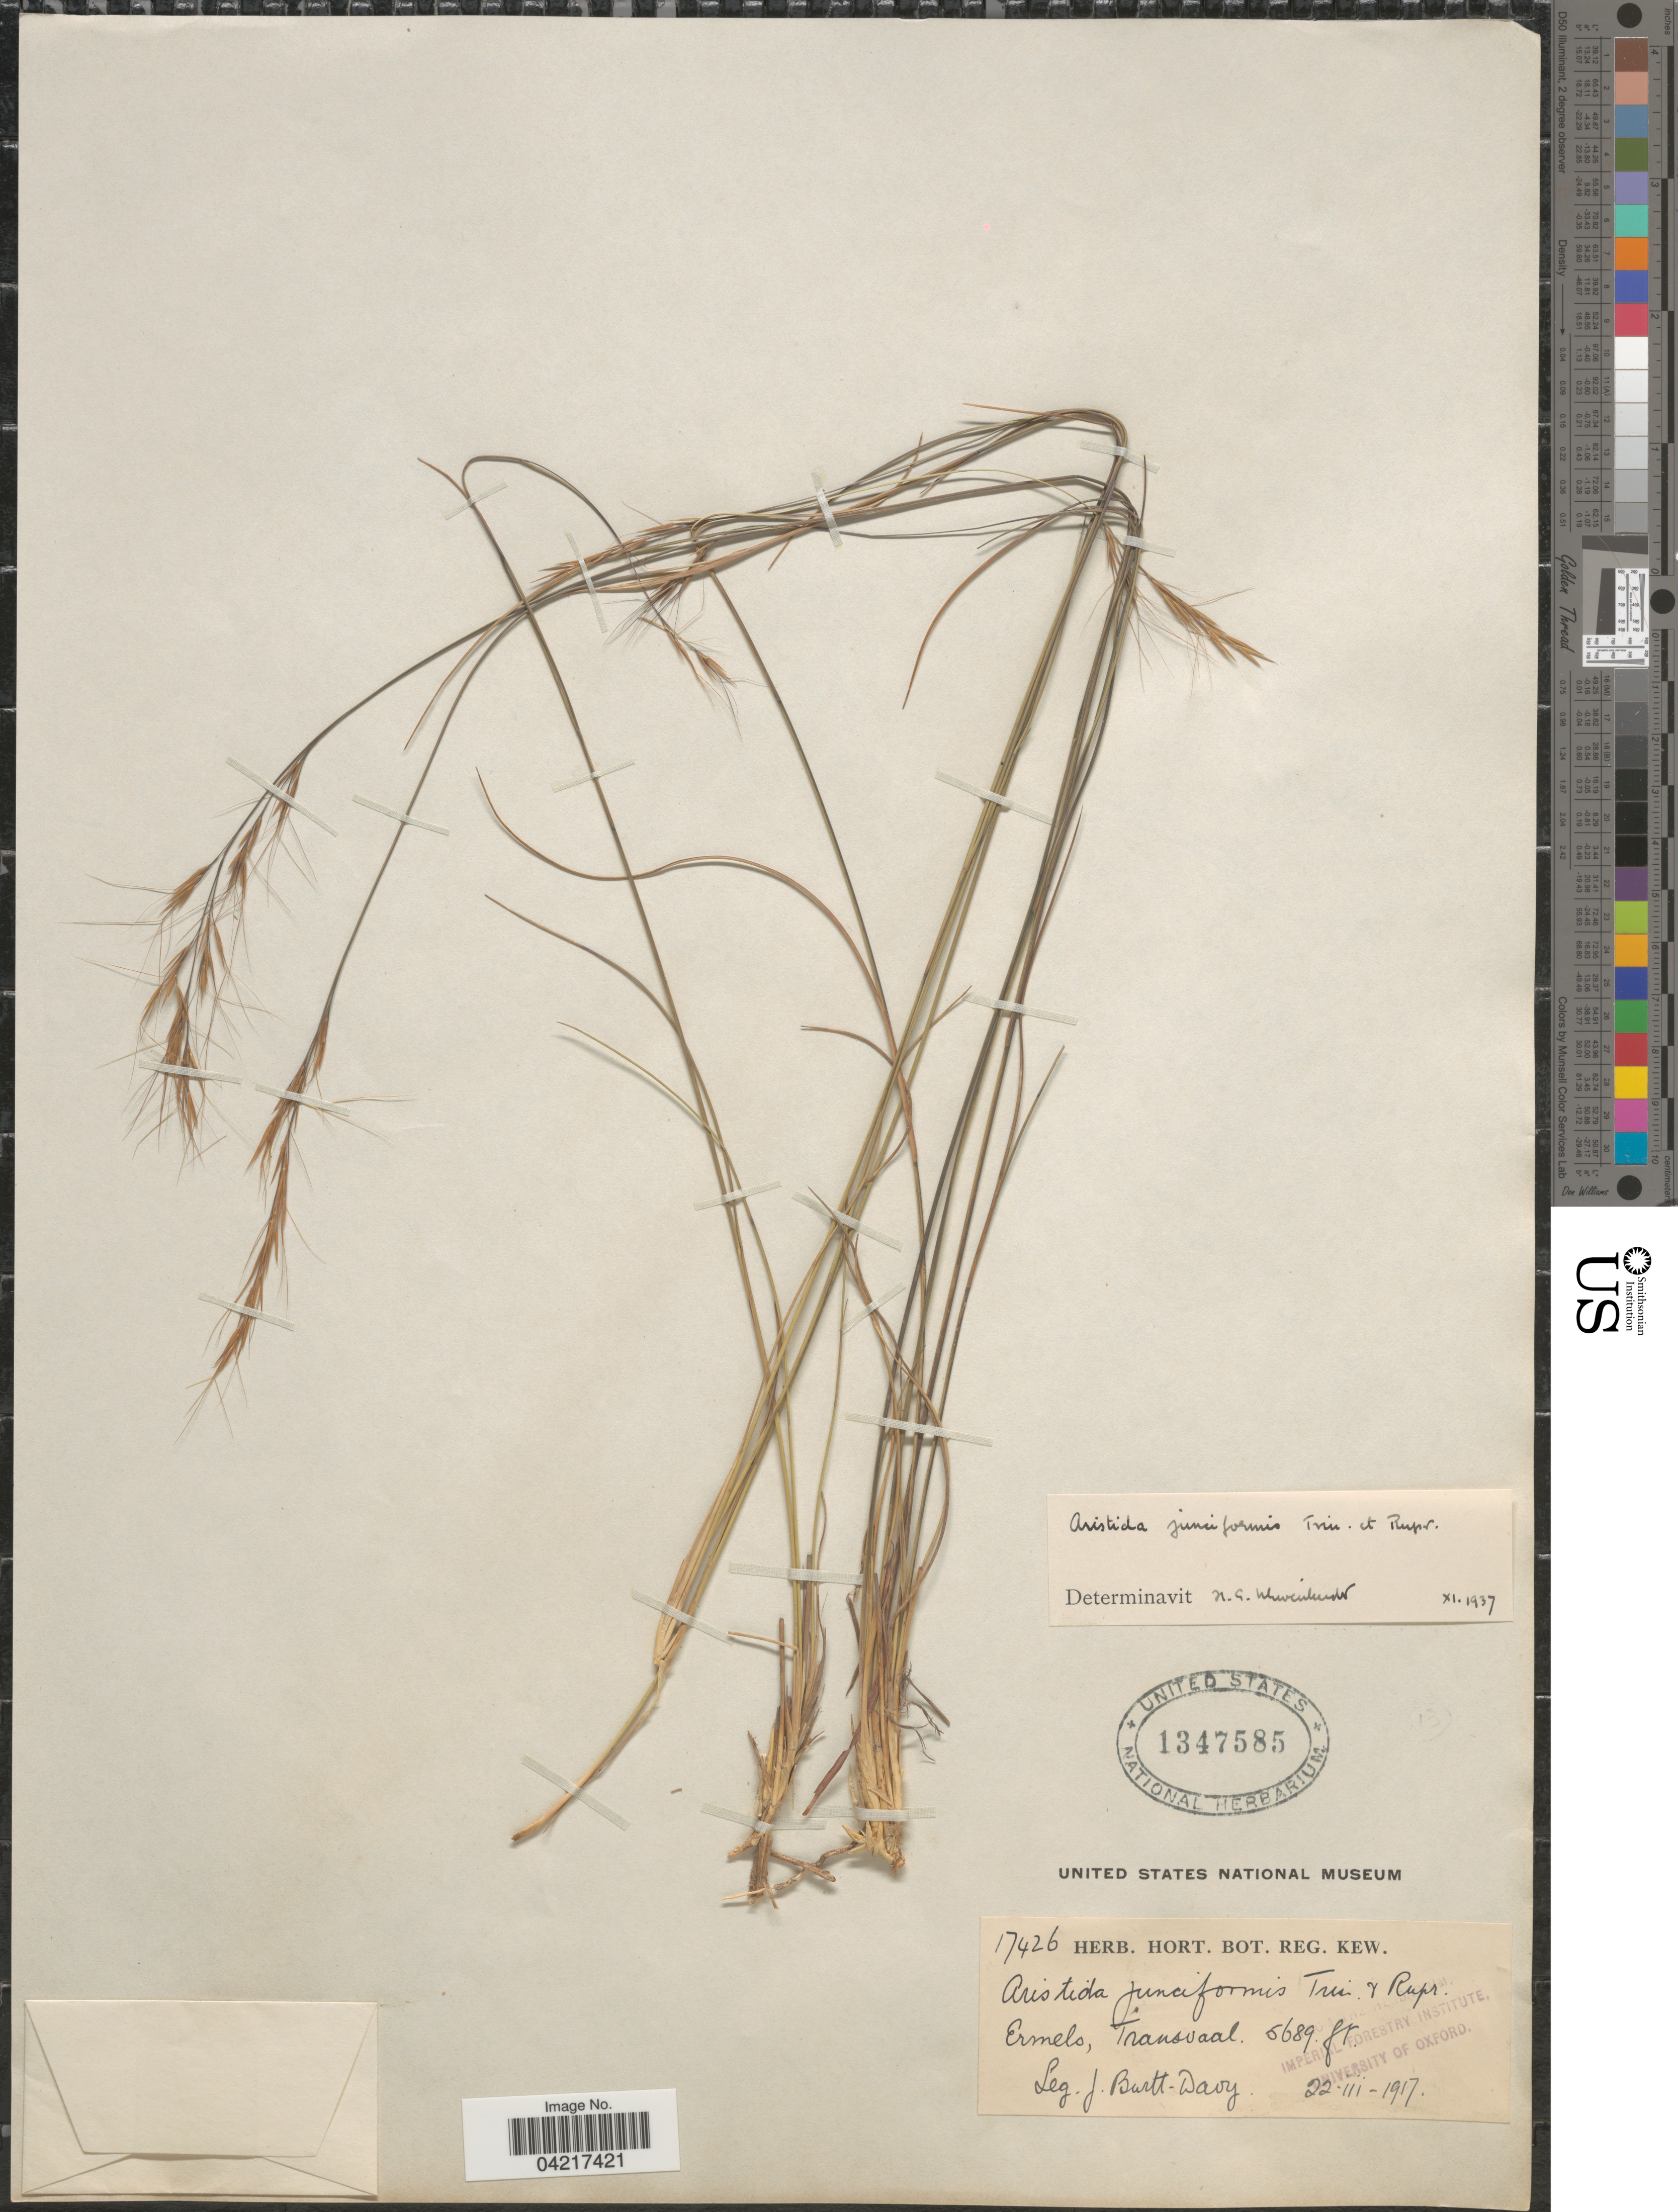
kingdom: Plantae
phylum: Tracheophyta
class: Liliopsida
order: Poales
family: Poaceae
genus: Aristida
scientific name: Aristida junciformis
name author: Trin. & Rupr.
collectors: J. Burtt Davy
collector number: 17426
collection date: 1917-03-22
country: South Africa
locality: Ermels, Transvaal.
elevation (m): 1734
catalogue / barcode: US 1347585